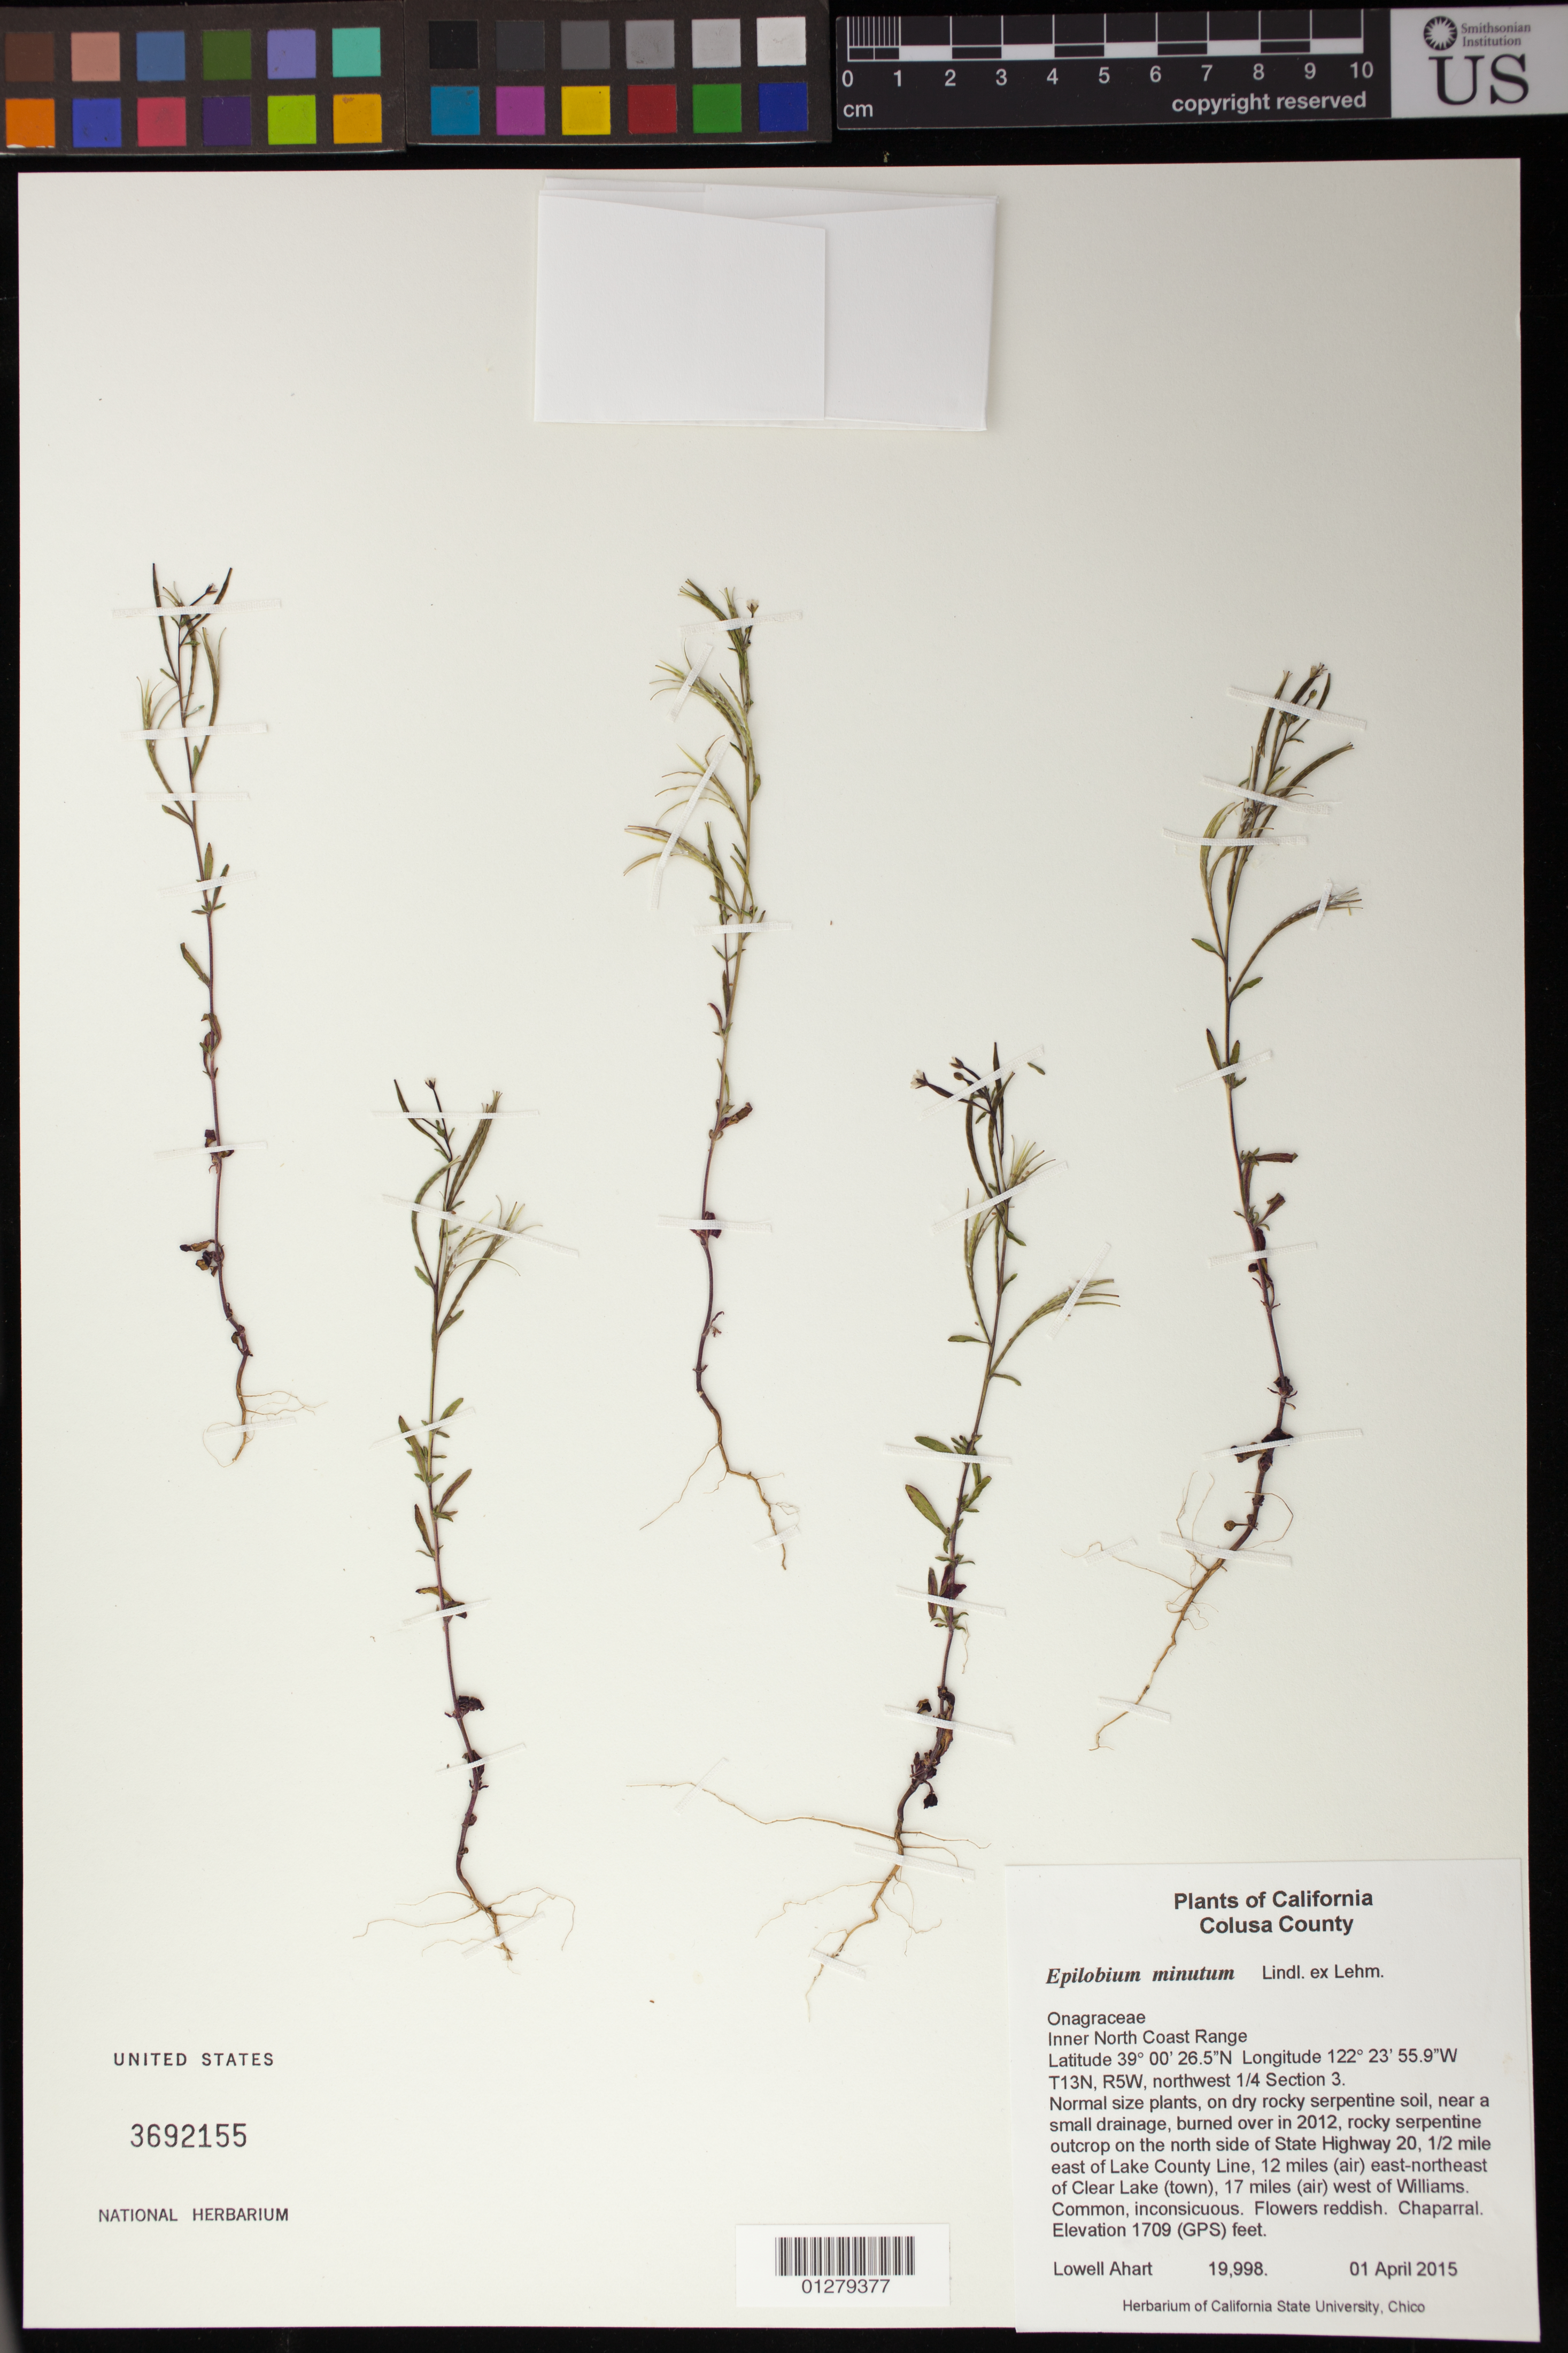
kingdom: Plantae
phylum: Tracheophyta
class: Magnoliopsida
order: Myrtales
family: Onagraceae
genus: Epilobium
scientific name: Epilobium minutum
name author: Lindl. ex Lehm.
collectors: L. Ahart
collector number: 19998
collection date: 2015-04-01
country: United States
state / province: California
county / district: Colusa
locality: On the north side of State Highway 20, 1/2 mil east of Lake County Line, 12 miles (air) east-northeast of Clear Lake (town), 17 miles (air) west of Williams.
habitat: Chaparral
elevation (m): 521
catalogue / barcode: US 3692155